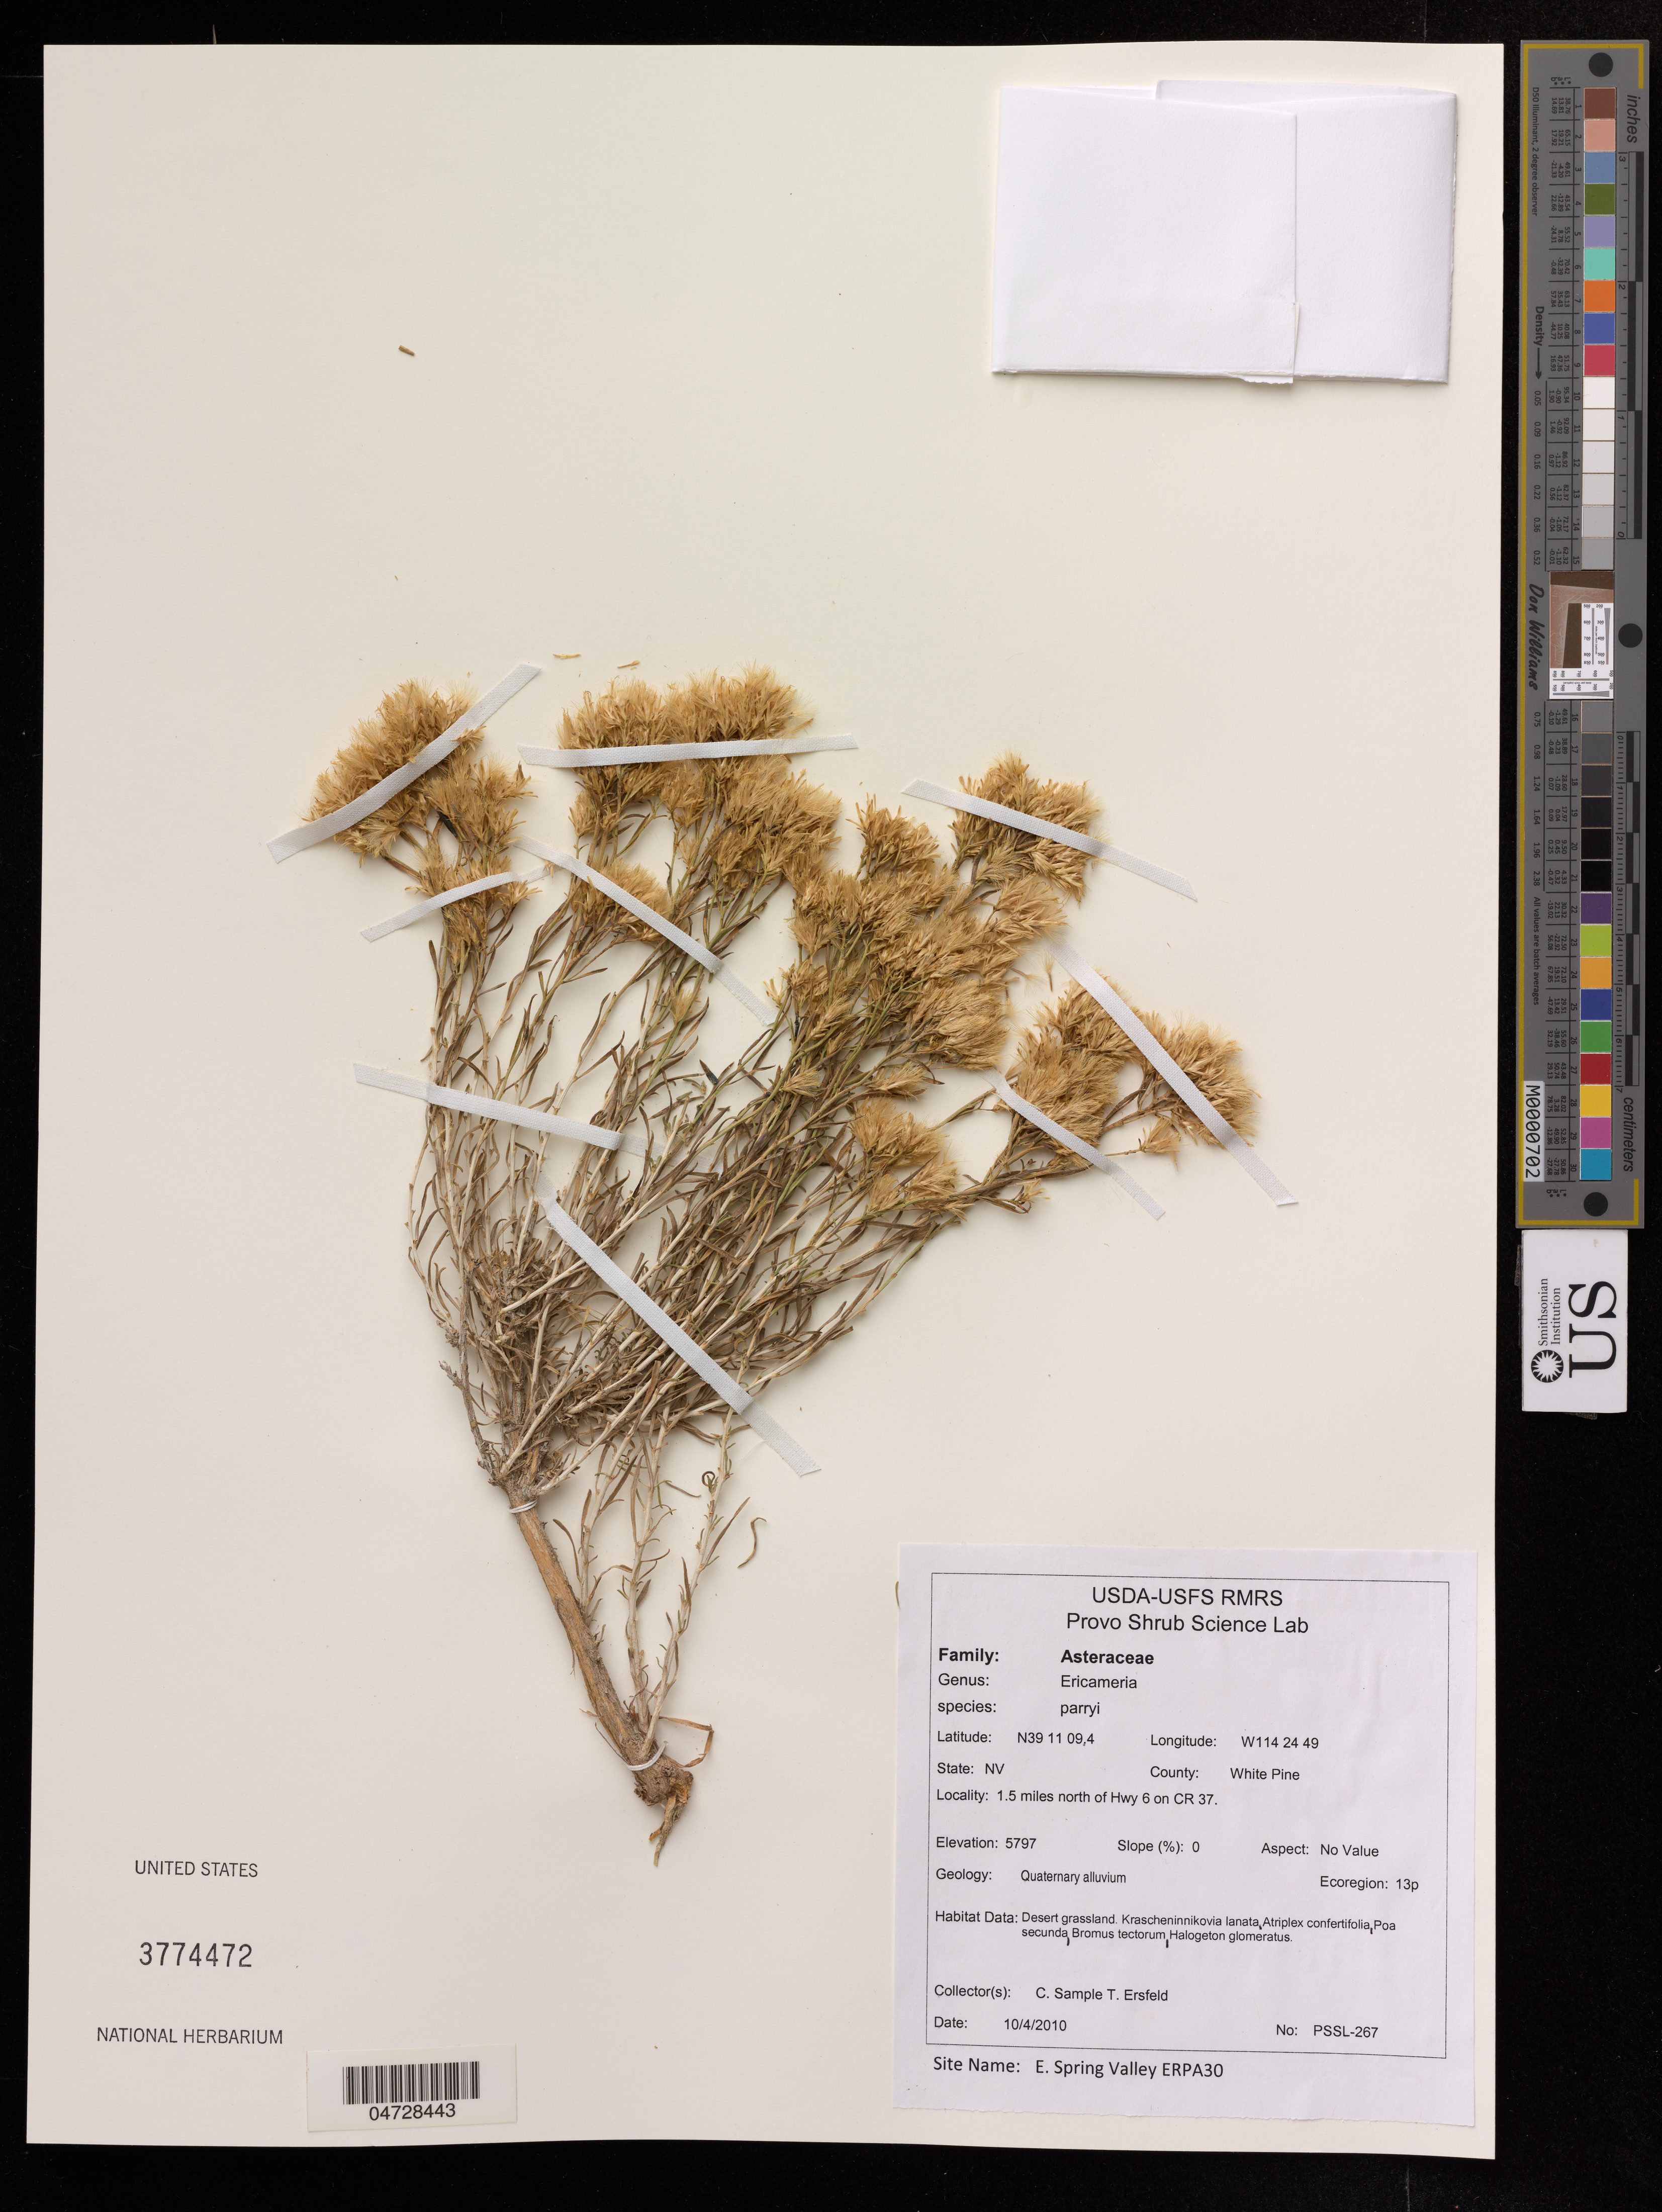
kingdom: Plantae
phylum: Tracheophyta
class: Magnoliopsida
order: Asterales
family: Asteraceae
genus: Ericameria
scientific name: Ericameria parryi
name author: (A. Gray) G.L. Nesom & G.I. Baird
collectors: C. Sample & T. Ersfeld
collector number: PSSL-267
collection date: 2010-10-04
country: United States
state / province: Nevada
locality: White Pine County, 1.5 miles north of Hwy 6 on CR 37.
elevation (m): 1767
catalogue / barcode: US 3774472